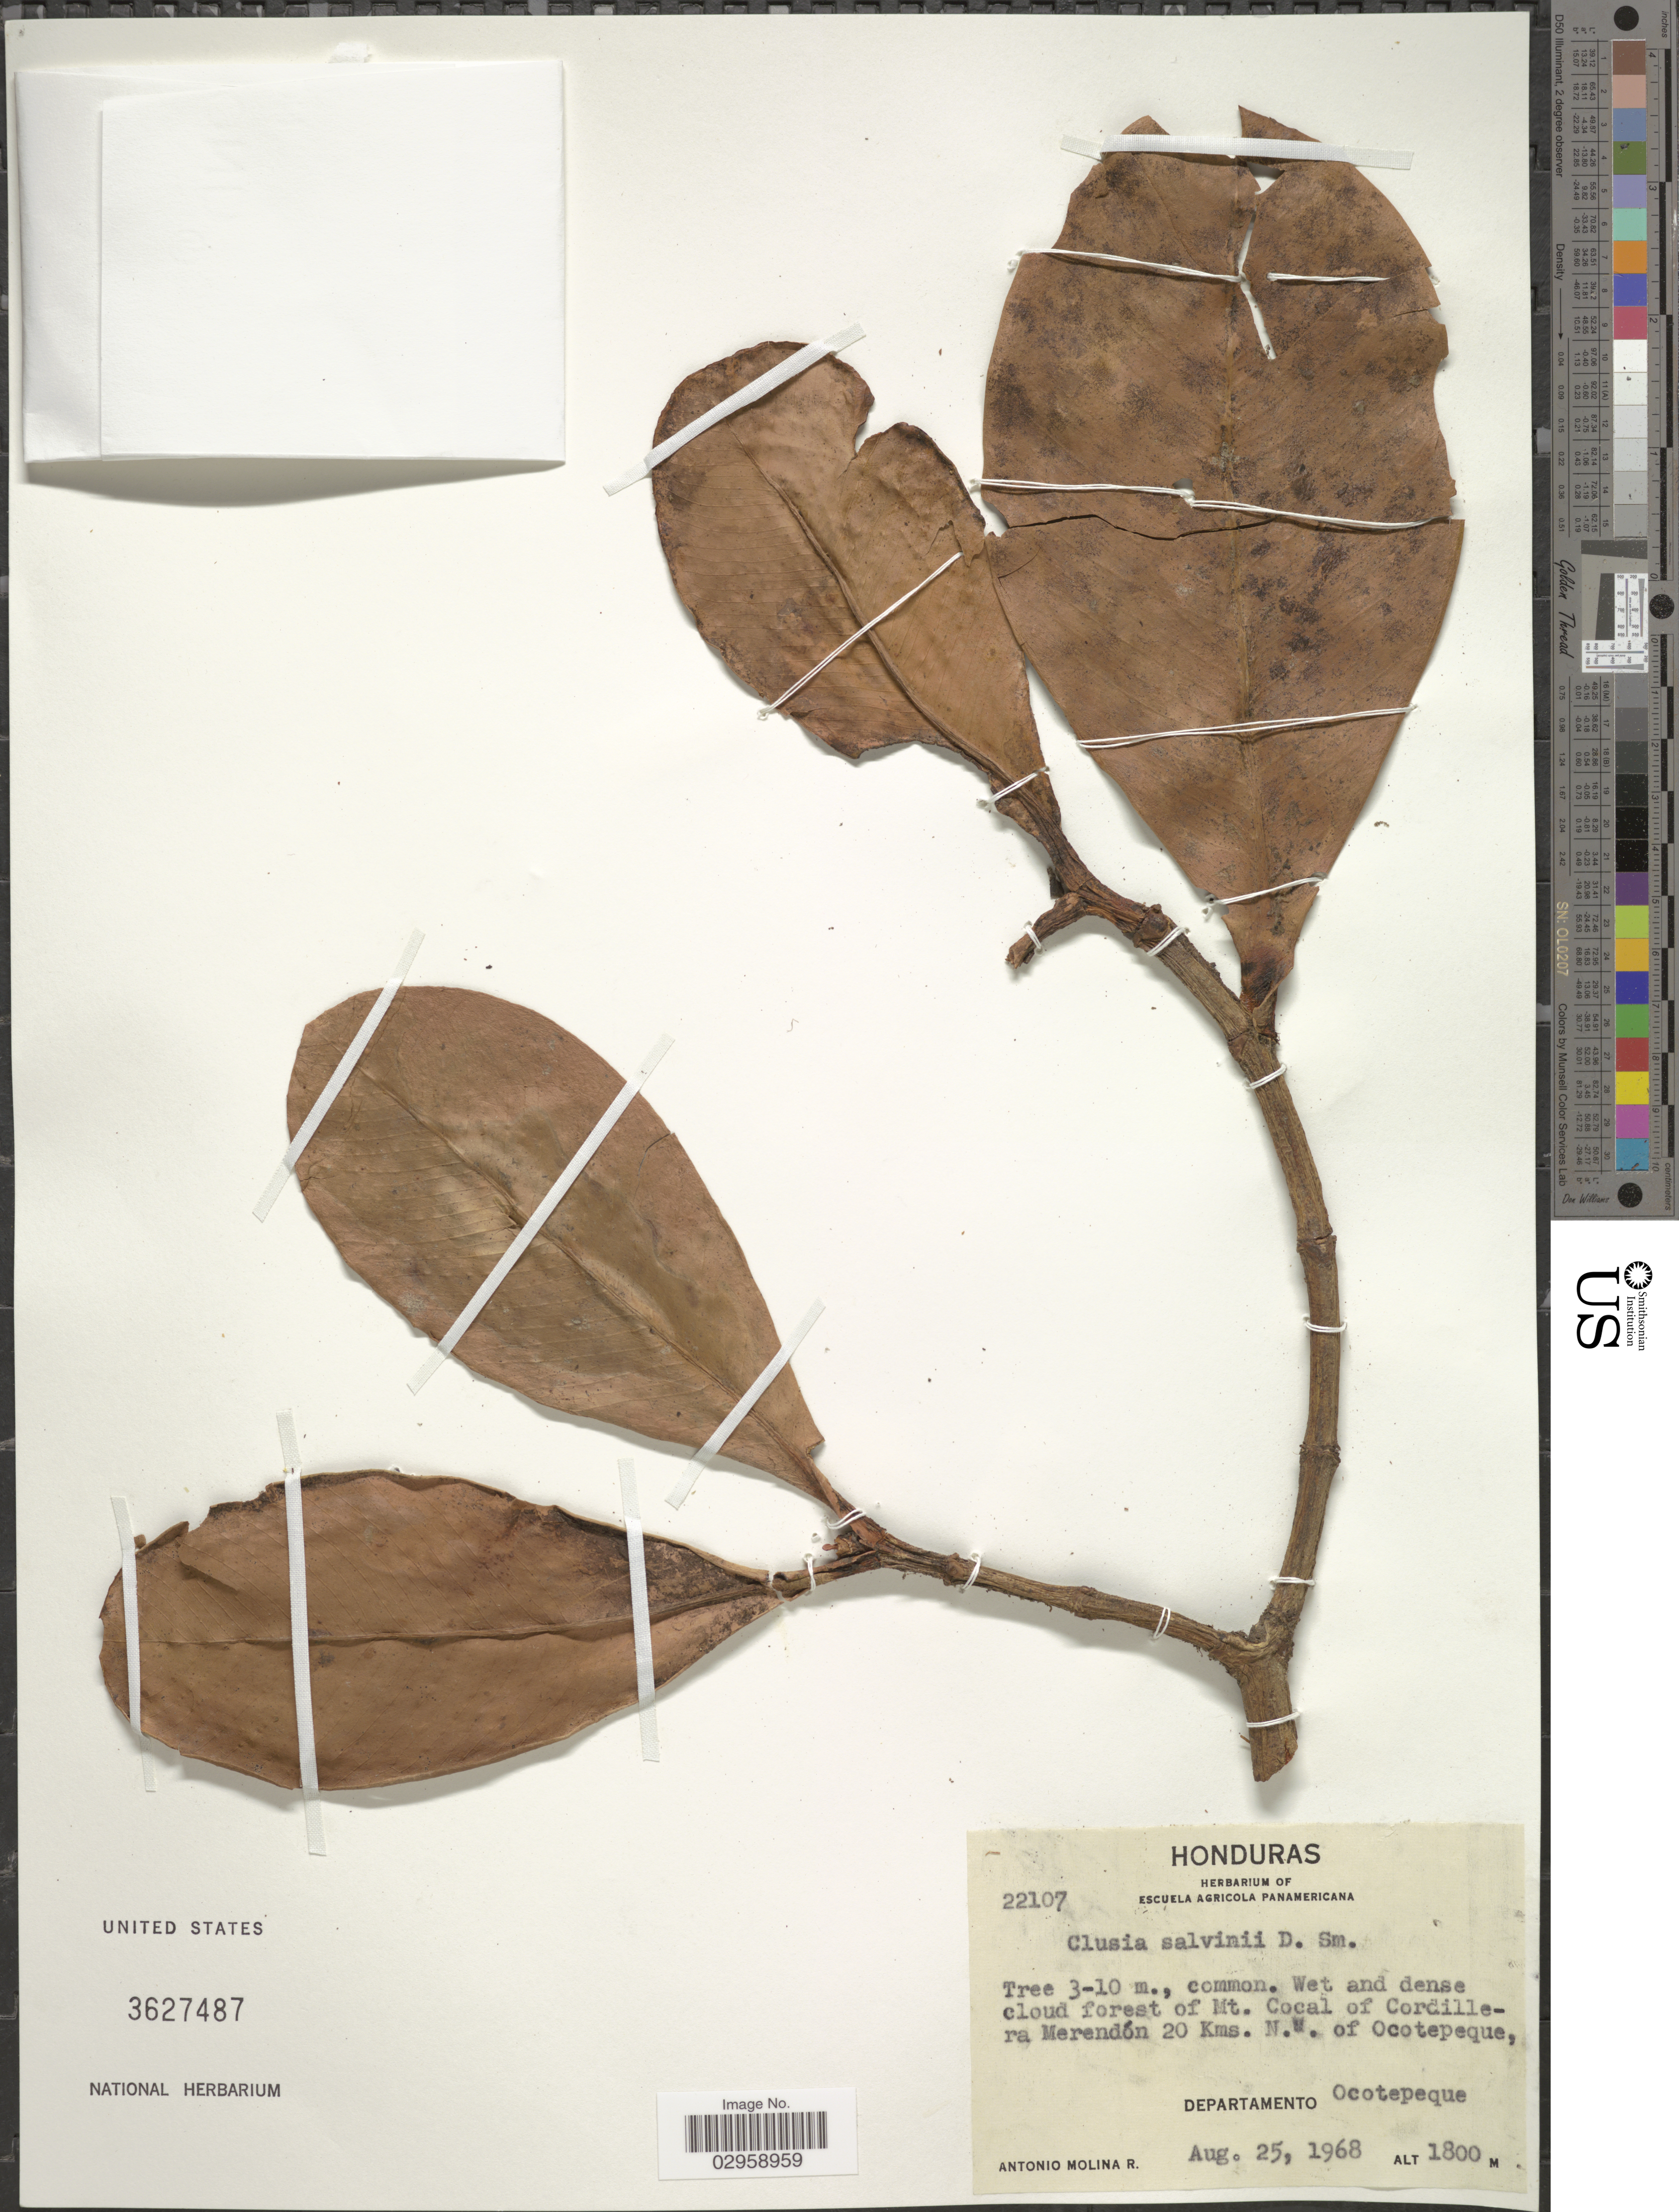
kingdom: Plantae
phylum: Tracheophyta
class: Magnoliopsida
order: Malpighiales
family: Clusiaceae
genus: Clusia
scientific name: Clusia salvinii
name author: Donn. Sm.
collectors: A. Molina R.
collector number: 22107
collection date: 1968-08-25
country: Honduras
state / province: Ocotepeque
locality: Wet and dense cloud forest of Mt. Cocal of Cordillera Merendón 20 Kms. N.W. of Ocotepeque, Departamento Ocotepeque.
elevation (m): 1800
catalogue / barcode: US 3627487